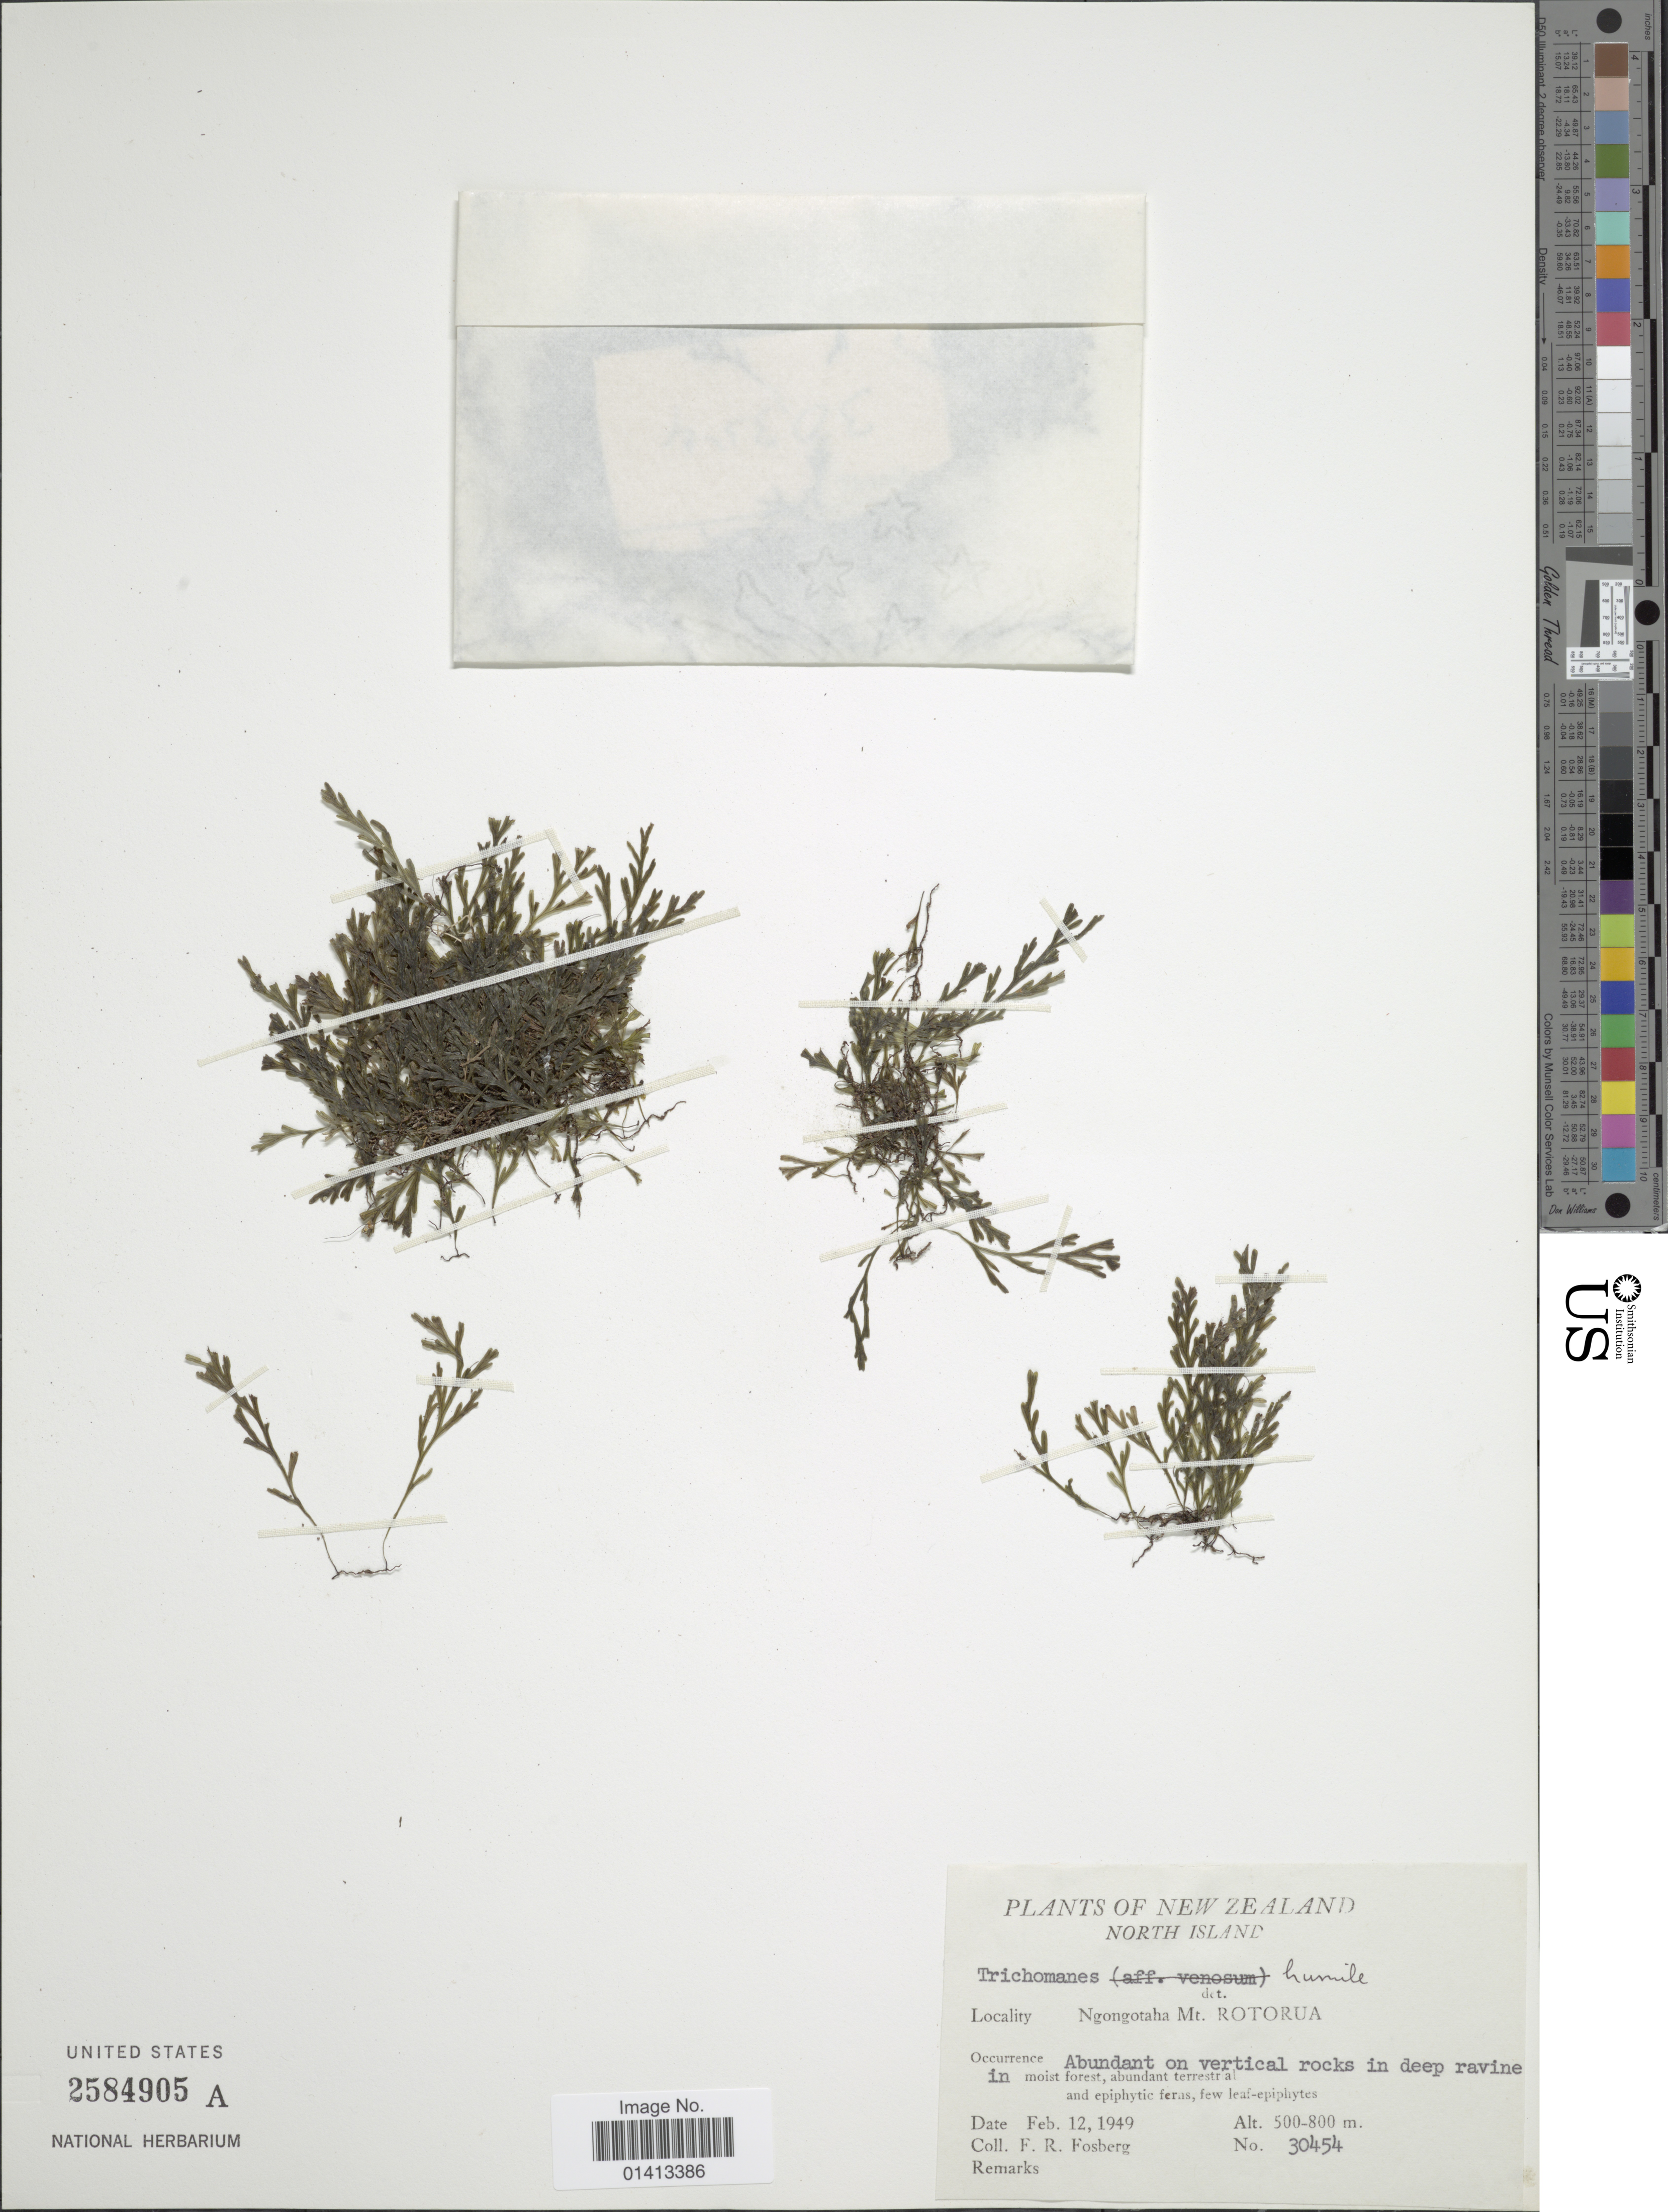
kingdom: Plantae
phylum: Tracheophyta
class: Polypodiopsida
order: Hymenophyllales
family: Hymenophyllaceae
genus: Crepidomanes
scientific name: Crepidomanes humilis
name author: (G. Forst.) Bosch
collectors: F. R. Fosberg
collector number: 30454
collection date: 1949-02-12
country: New Zealand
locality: North island, Nogongotaha Mt Rotorua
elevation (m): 500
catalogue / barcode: US 2584905A